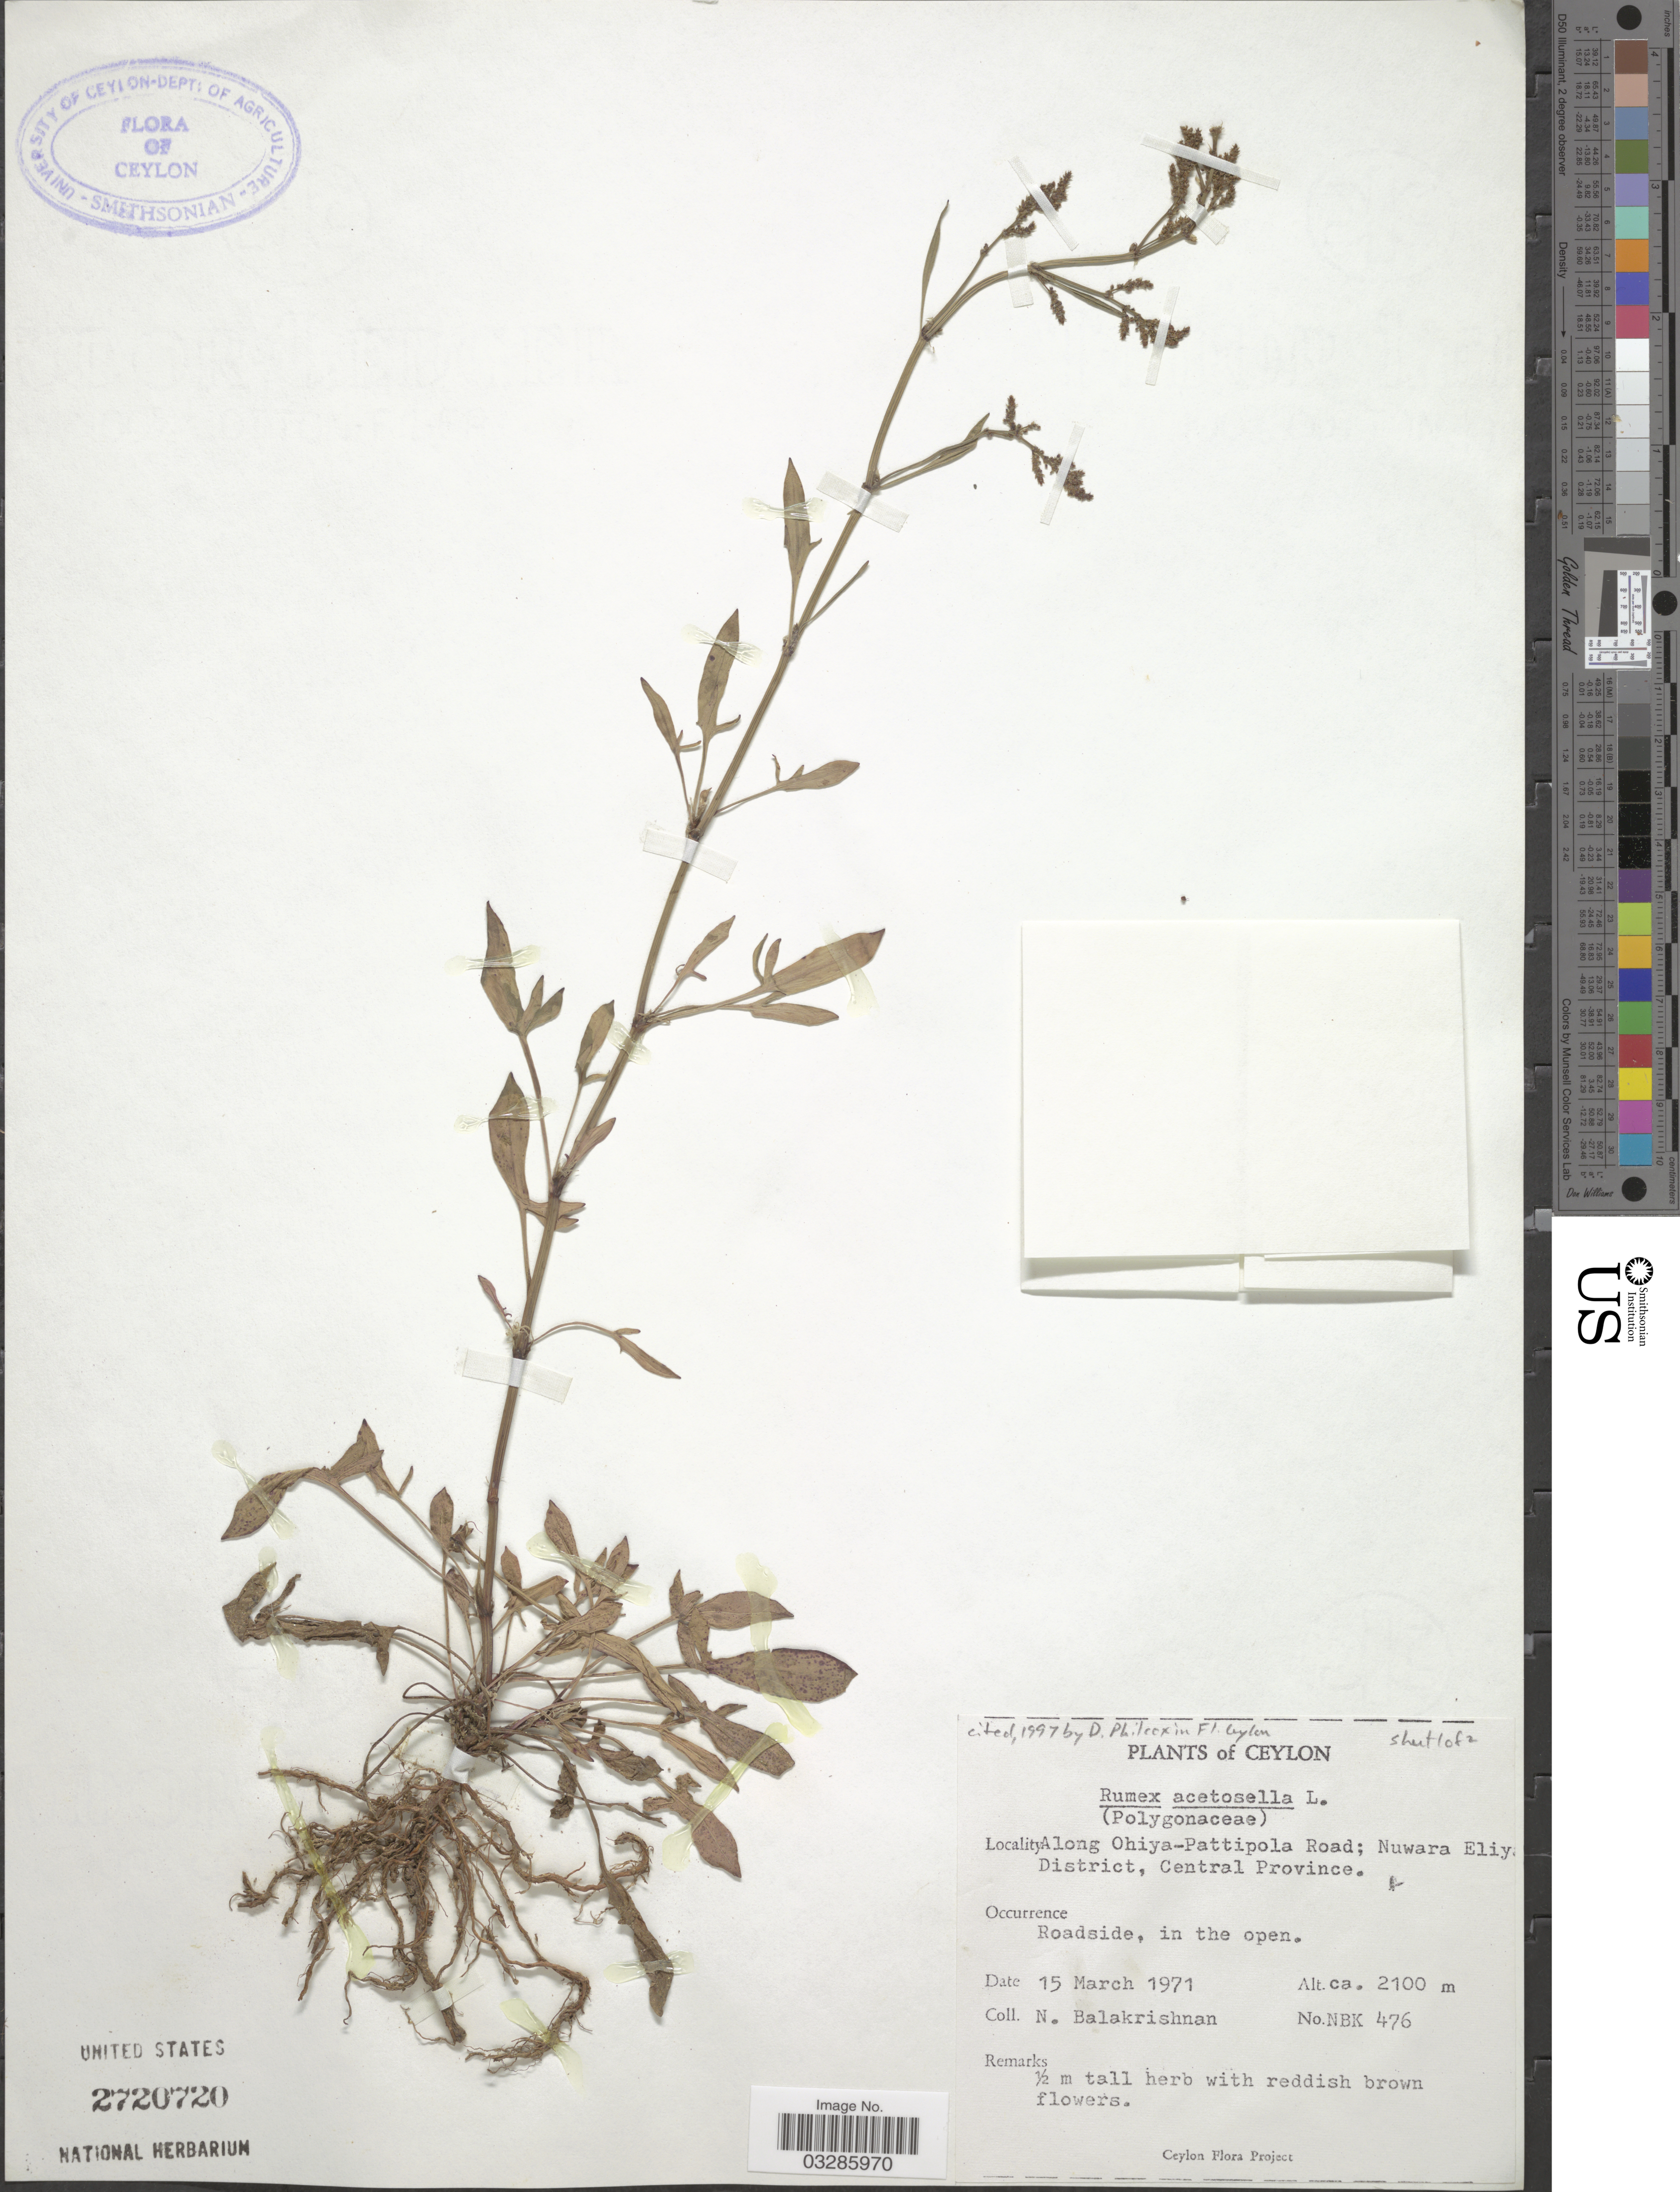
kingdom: Plantae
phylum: Tracheophyta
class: Magnoliopsida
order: Caryophyllales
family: Polygonaceae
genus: Rumex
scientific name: Rumex acetosella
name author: L.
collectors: N. Balakrishnan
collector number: NBK476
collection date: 1971-03-15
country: Sri Lanka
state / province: Central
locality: Ceylon, Along Ohiya-Pattipola Road; Nuwara Eliya District.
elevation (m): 2100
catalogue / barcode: US 2720720